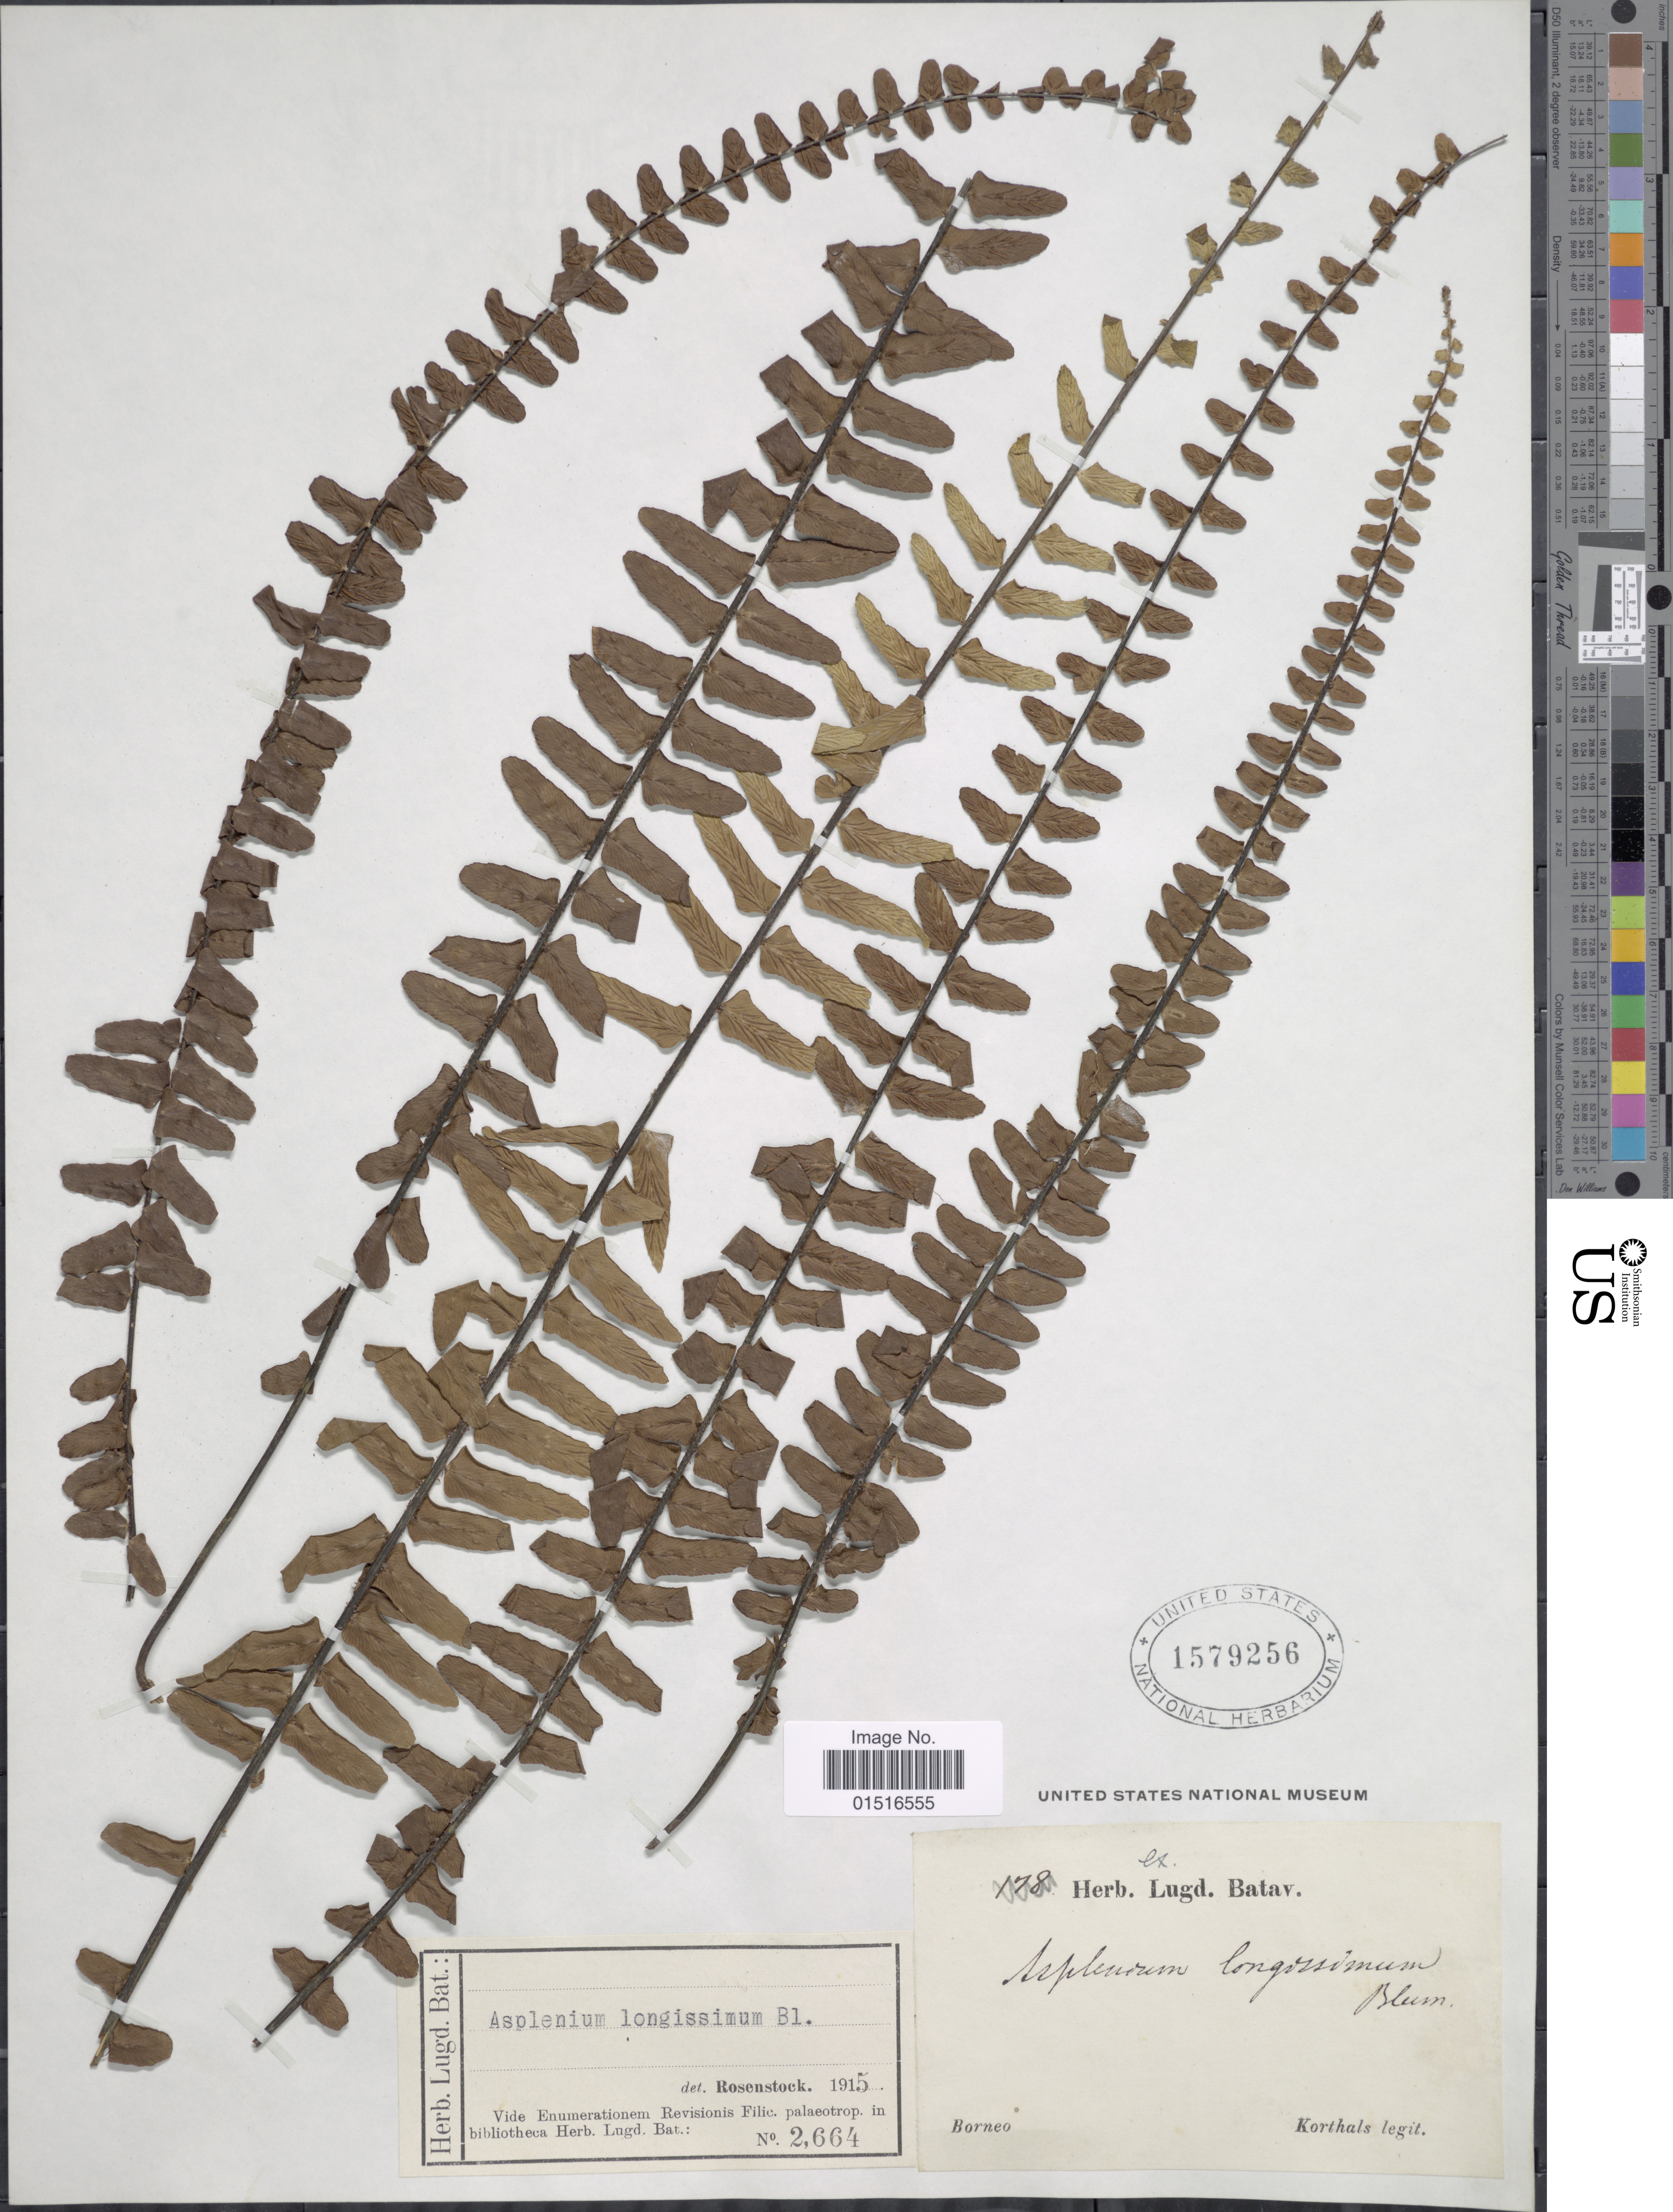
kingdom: Plantae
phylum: Tracheophyta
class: Polypodiopsida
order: Polypodiales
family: Aspleniaceae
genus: Asplenium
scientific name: Asplenium longissimum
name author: Blume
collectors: -. Korthals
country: Malaysia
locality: Borneo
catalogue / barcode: US 1579256